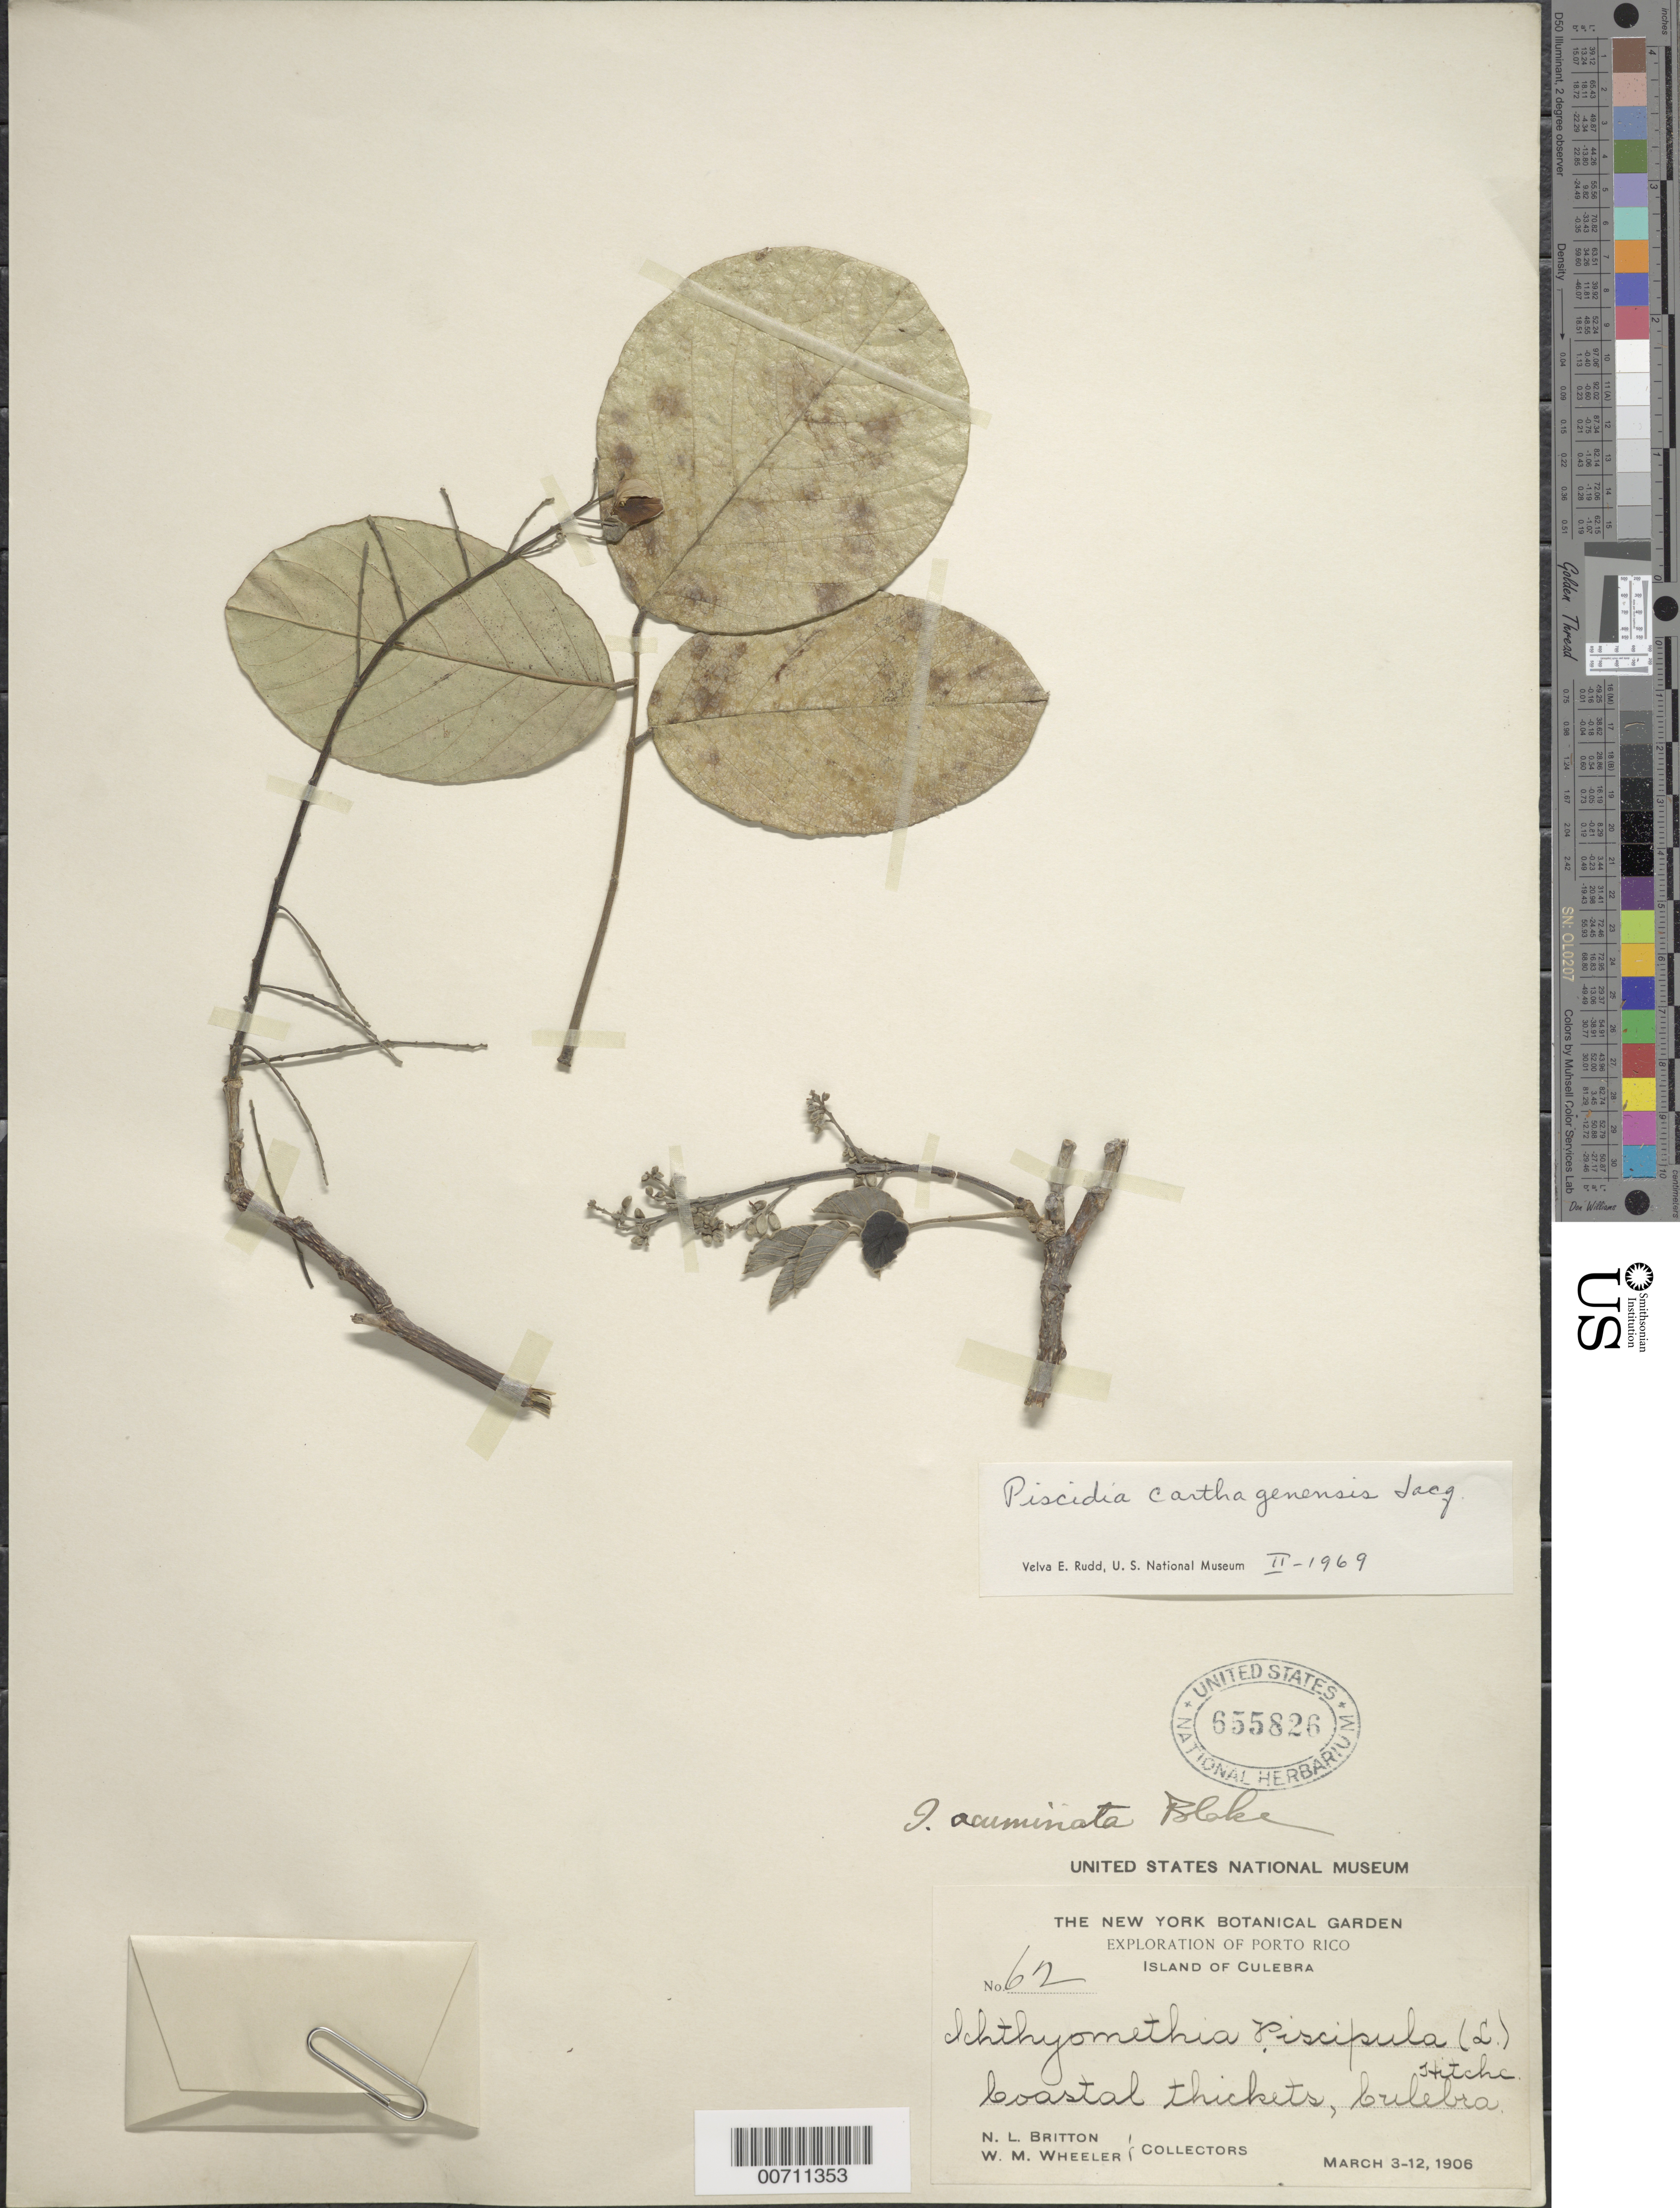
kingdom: Plantae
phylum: Tracheophyta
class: Magnoliopsida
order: Fabales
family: Fabaceae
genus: Piscidia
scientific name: Piscidia carthagenensis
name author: Jacq.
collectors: N. Britton & W. Wheeler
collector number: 62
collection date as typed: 03 Mar 1906 to 12 Mar 1906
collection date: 1906-03-03/1906-03-12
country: Puerto Rico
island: Culebra Island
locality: Culebra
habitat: Coastal thickets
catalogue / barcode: US 655826